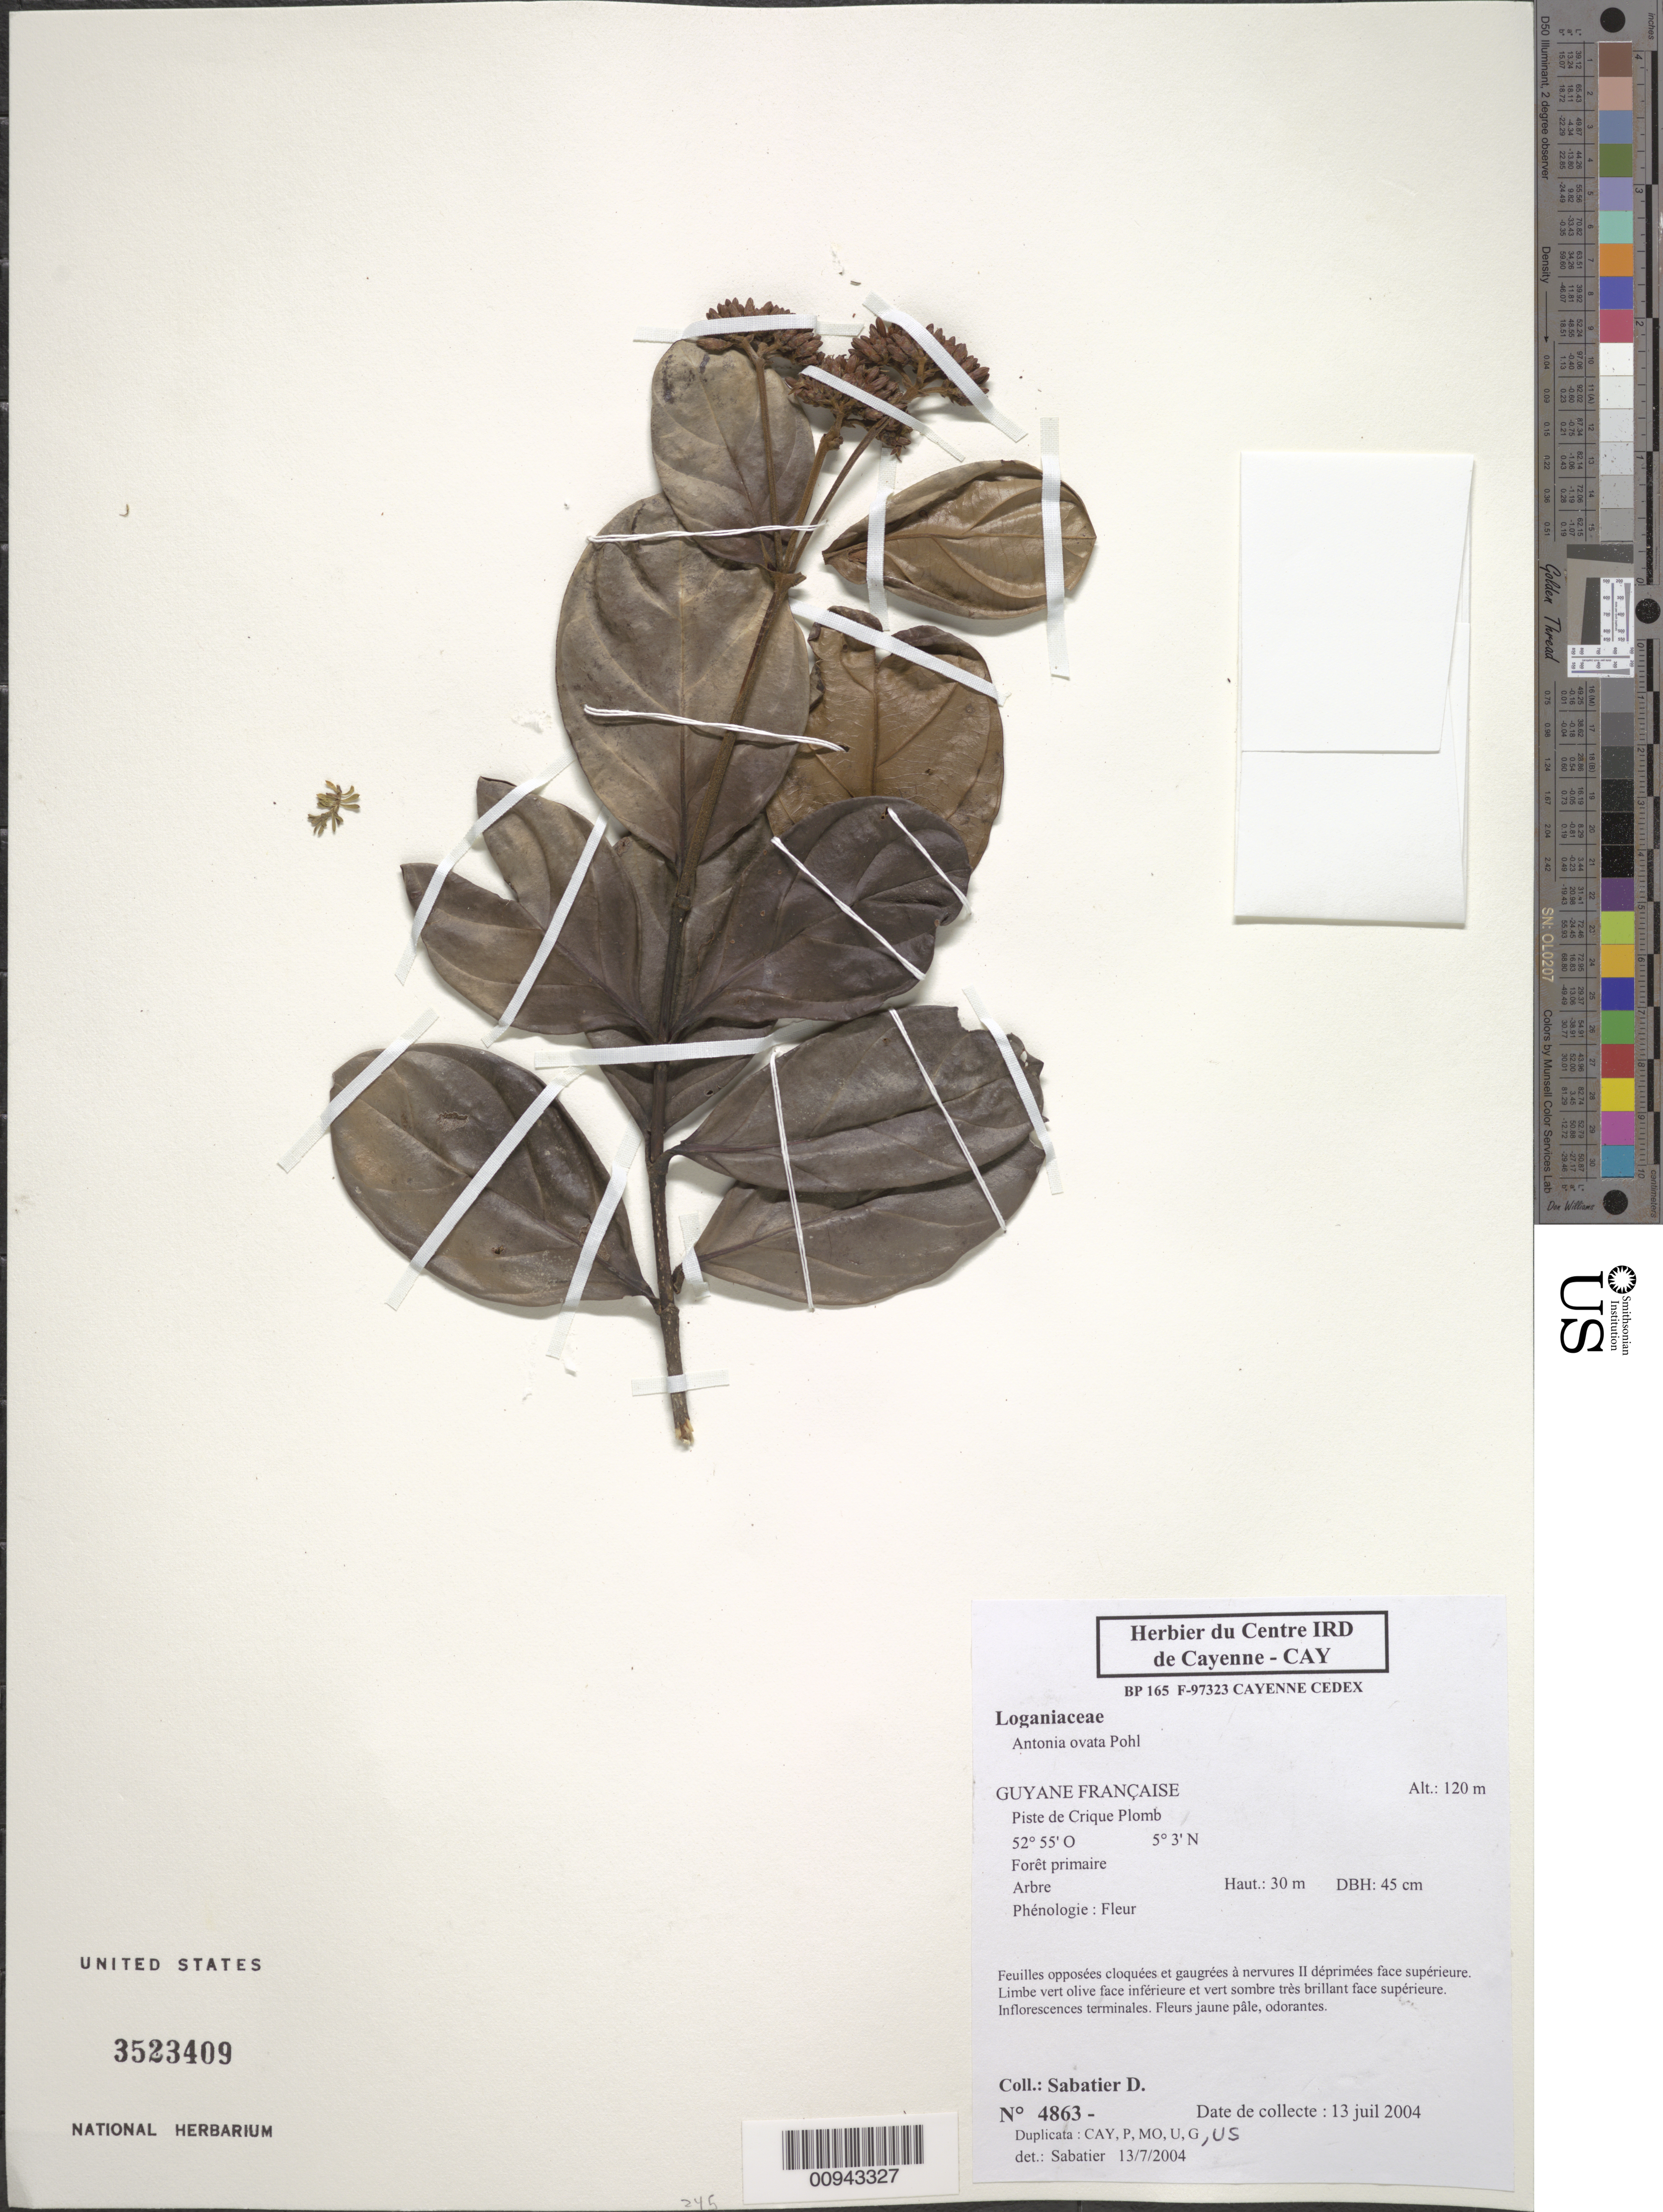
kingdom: Plantae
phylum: Tracheophyta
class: Magnoliopsida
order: Gentianales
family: Loganiaceae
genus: Antonia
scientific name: Antonia ovata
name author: Pohl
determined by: Sabatier, D.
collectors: D. Sabatier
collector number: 4863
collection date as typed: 13-Jul-04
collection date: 2004-07-13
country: French Guiana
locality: Crique Plomb, piste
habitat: Foret primaire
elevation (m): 120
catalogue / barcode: US 3523409